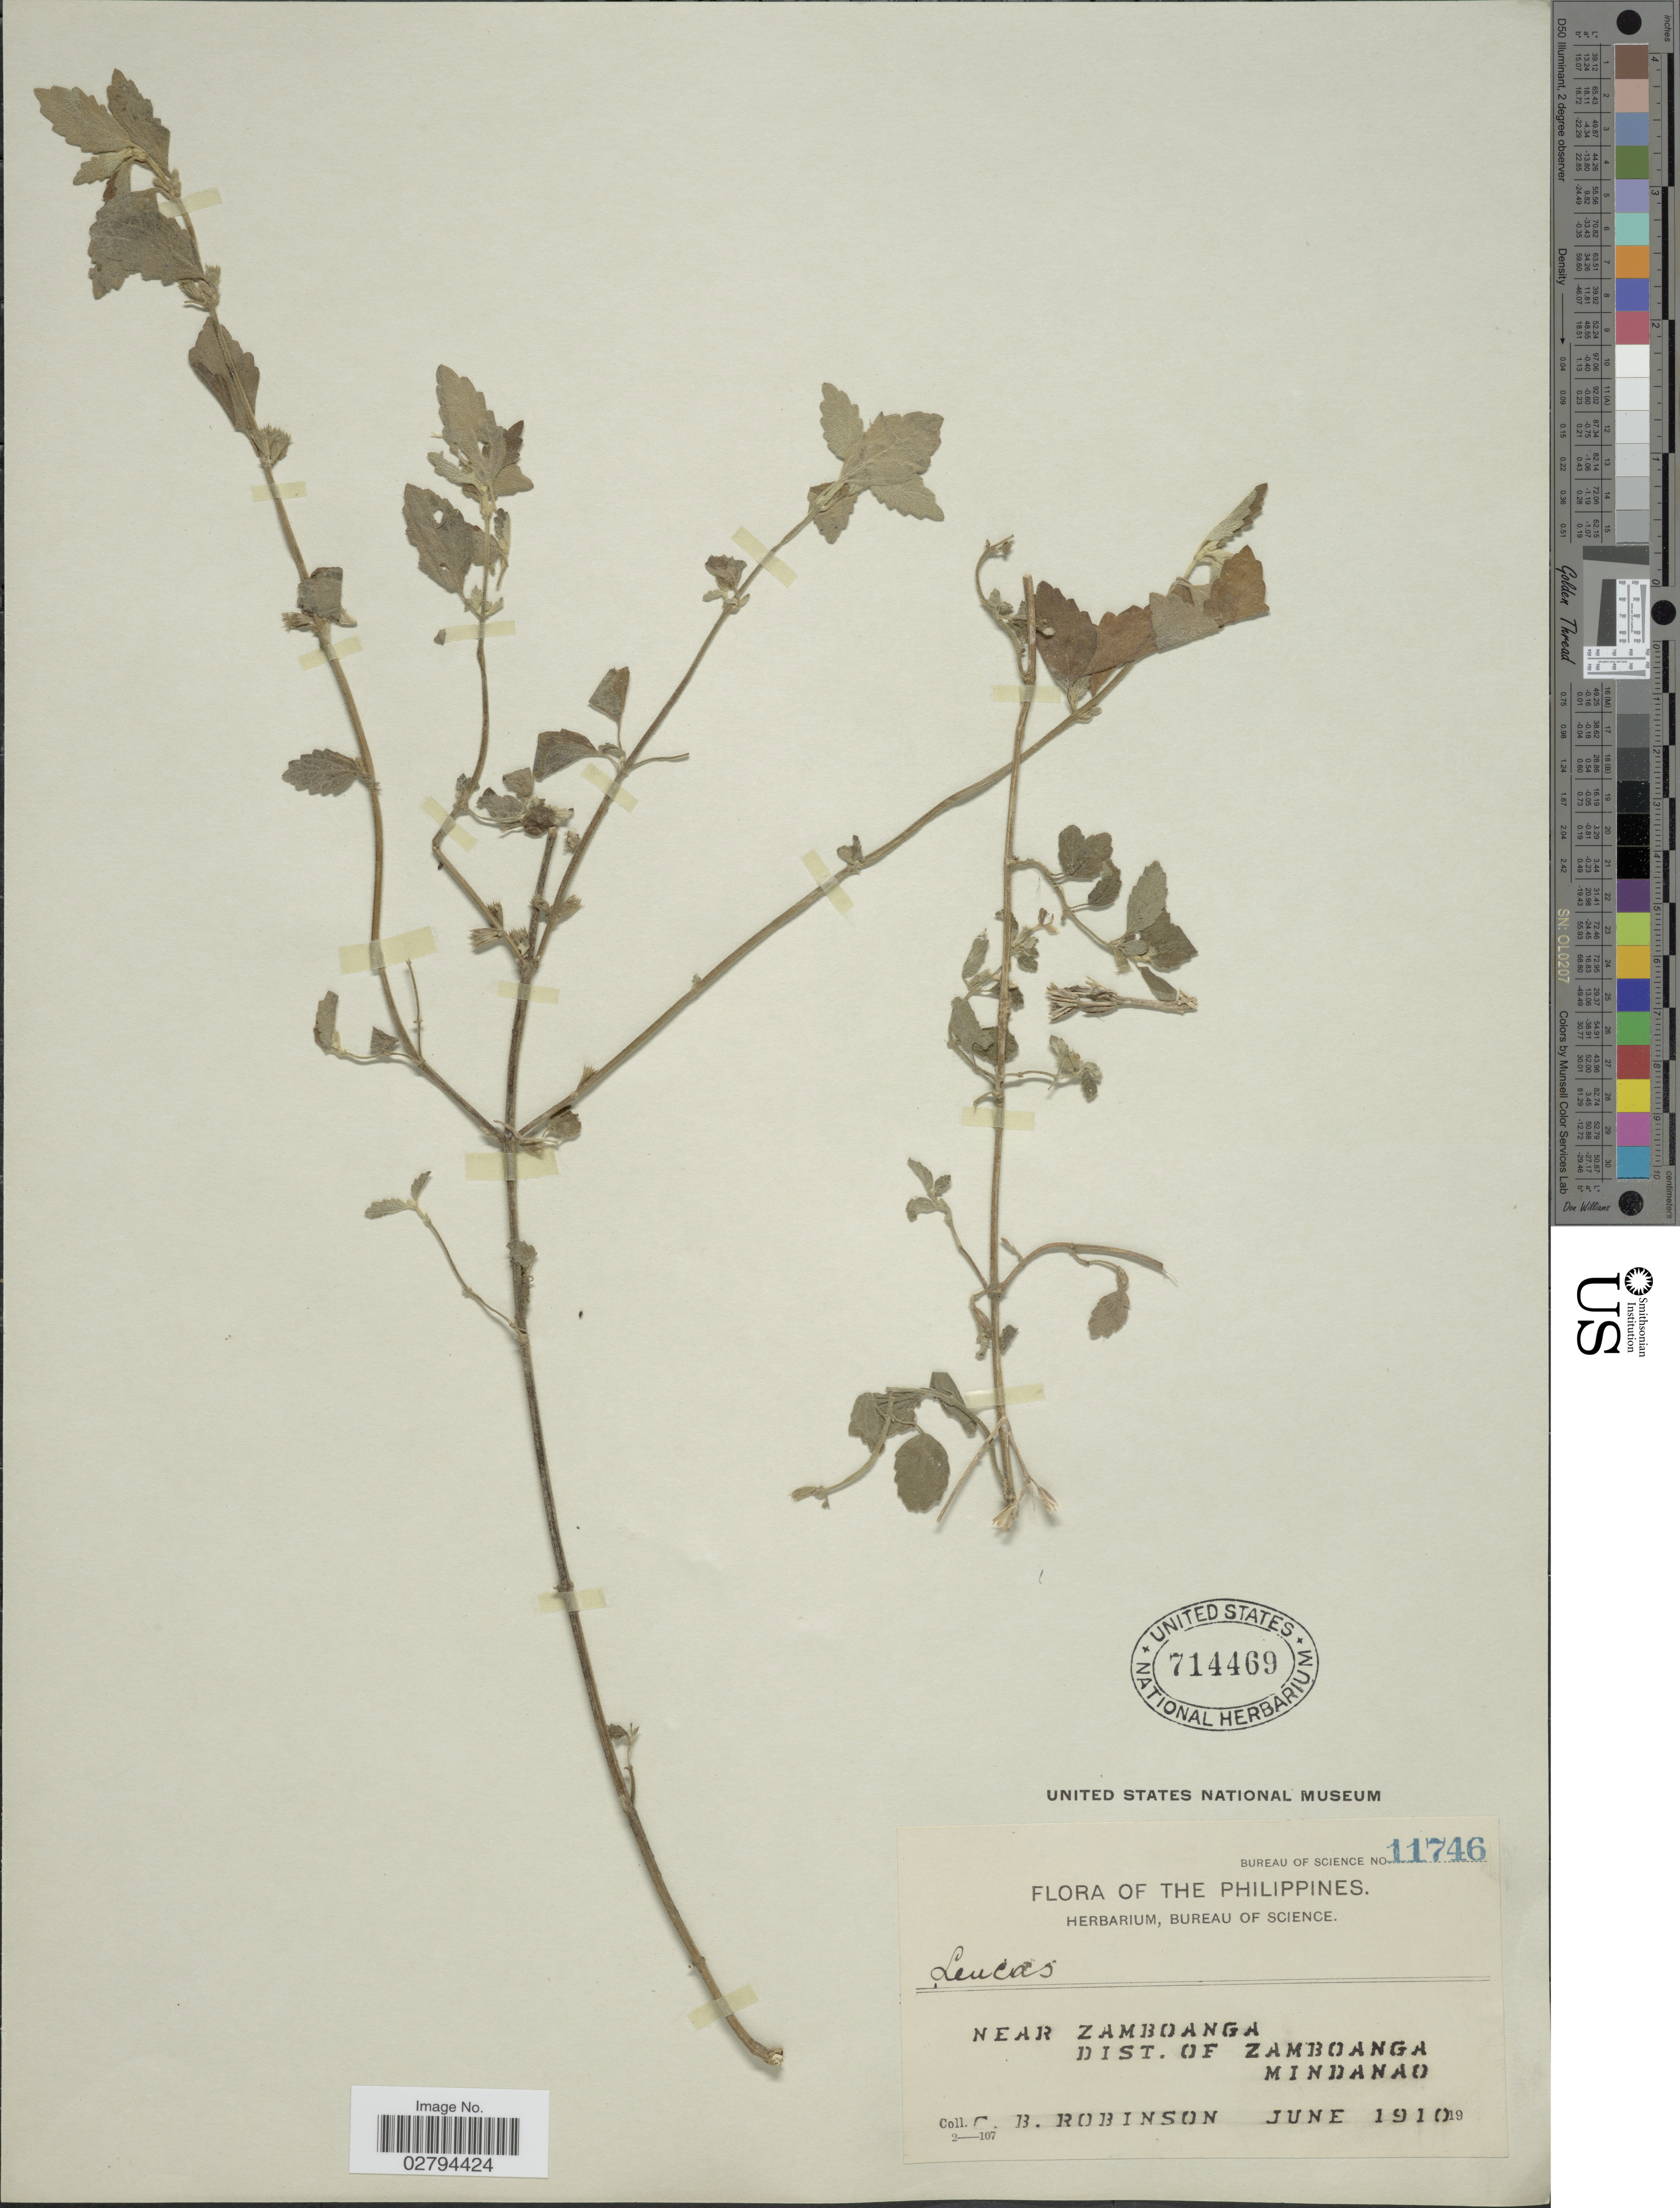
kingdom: Plantae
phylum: Tracheophyta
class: Magnoliopsida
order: Lamiales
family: Lamiaceae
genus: Leucas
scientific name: Leucas javanica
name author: Benth.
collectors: B. Robinson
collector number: Bureau of Science 11746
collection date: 1910-06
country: Philippines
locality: Near Zamboanga. Dist. of Zamboanga. Mindanao.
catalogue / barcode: US 714469